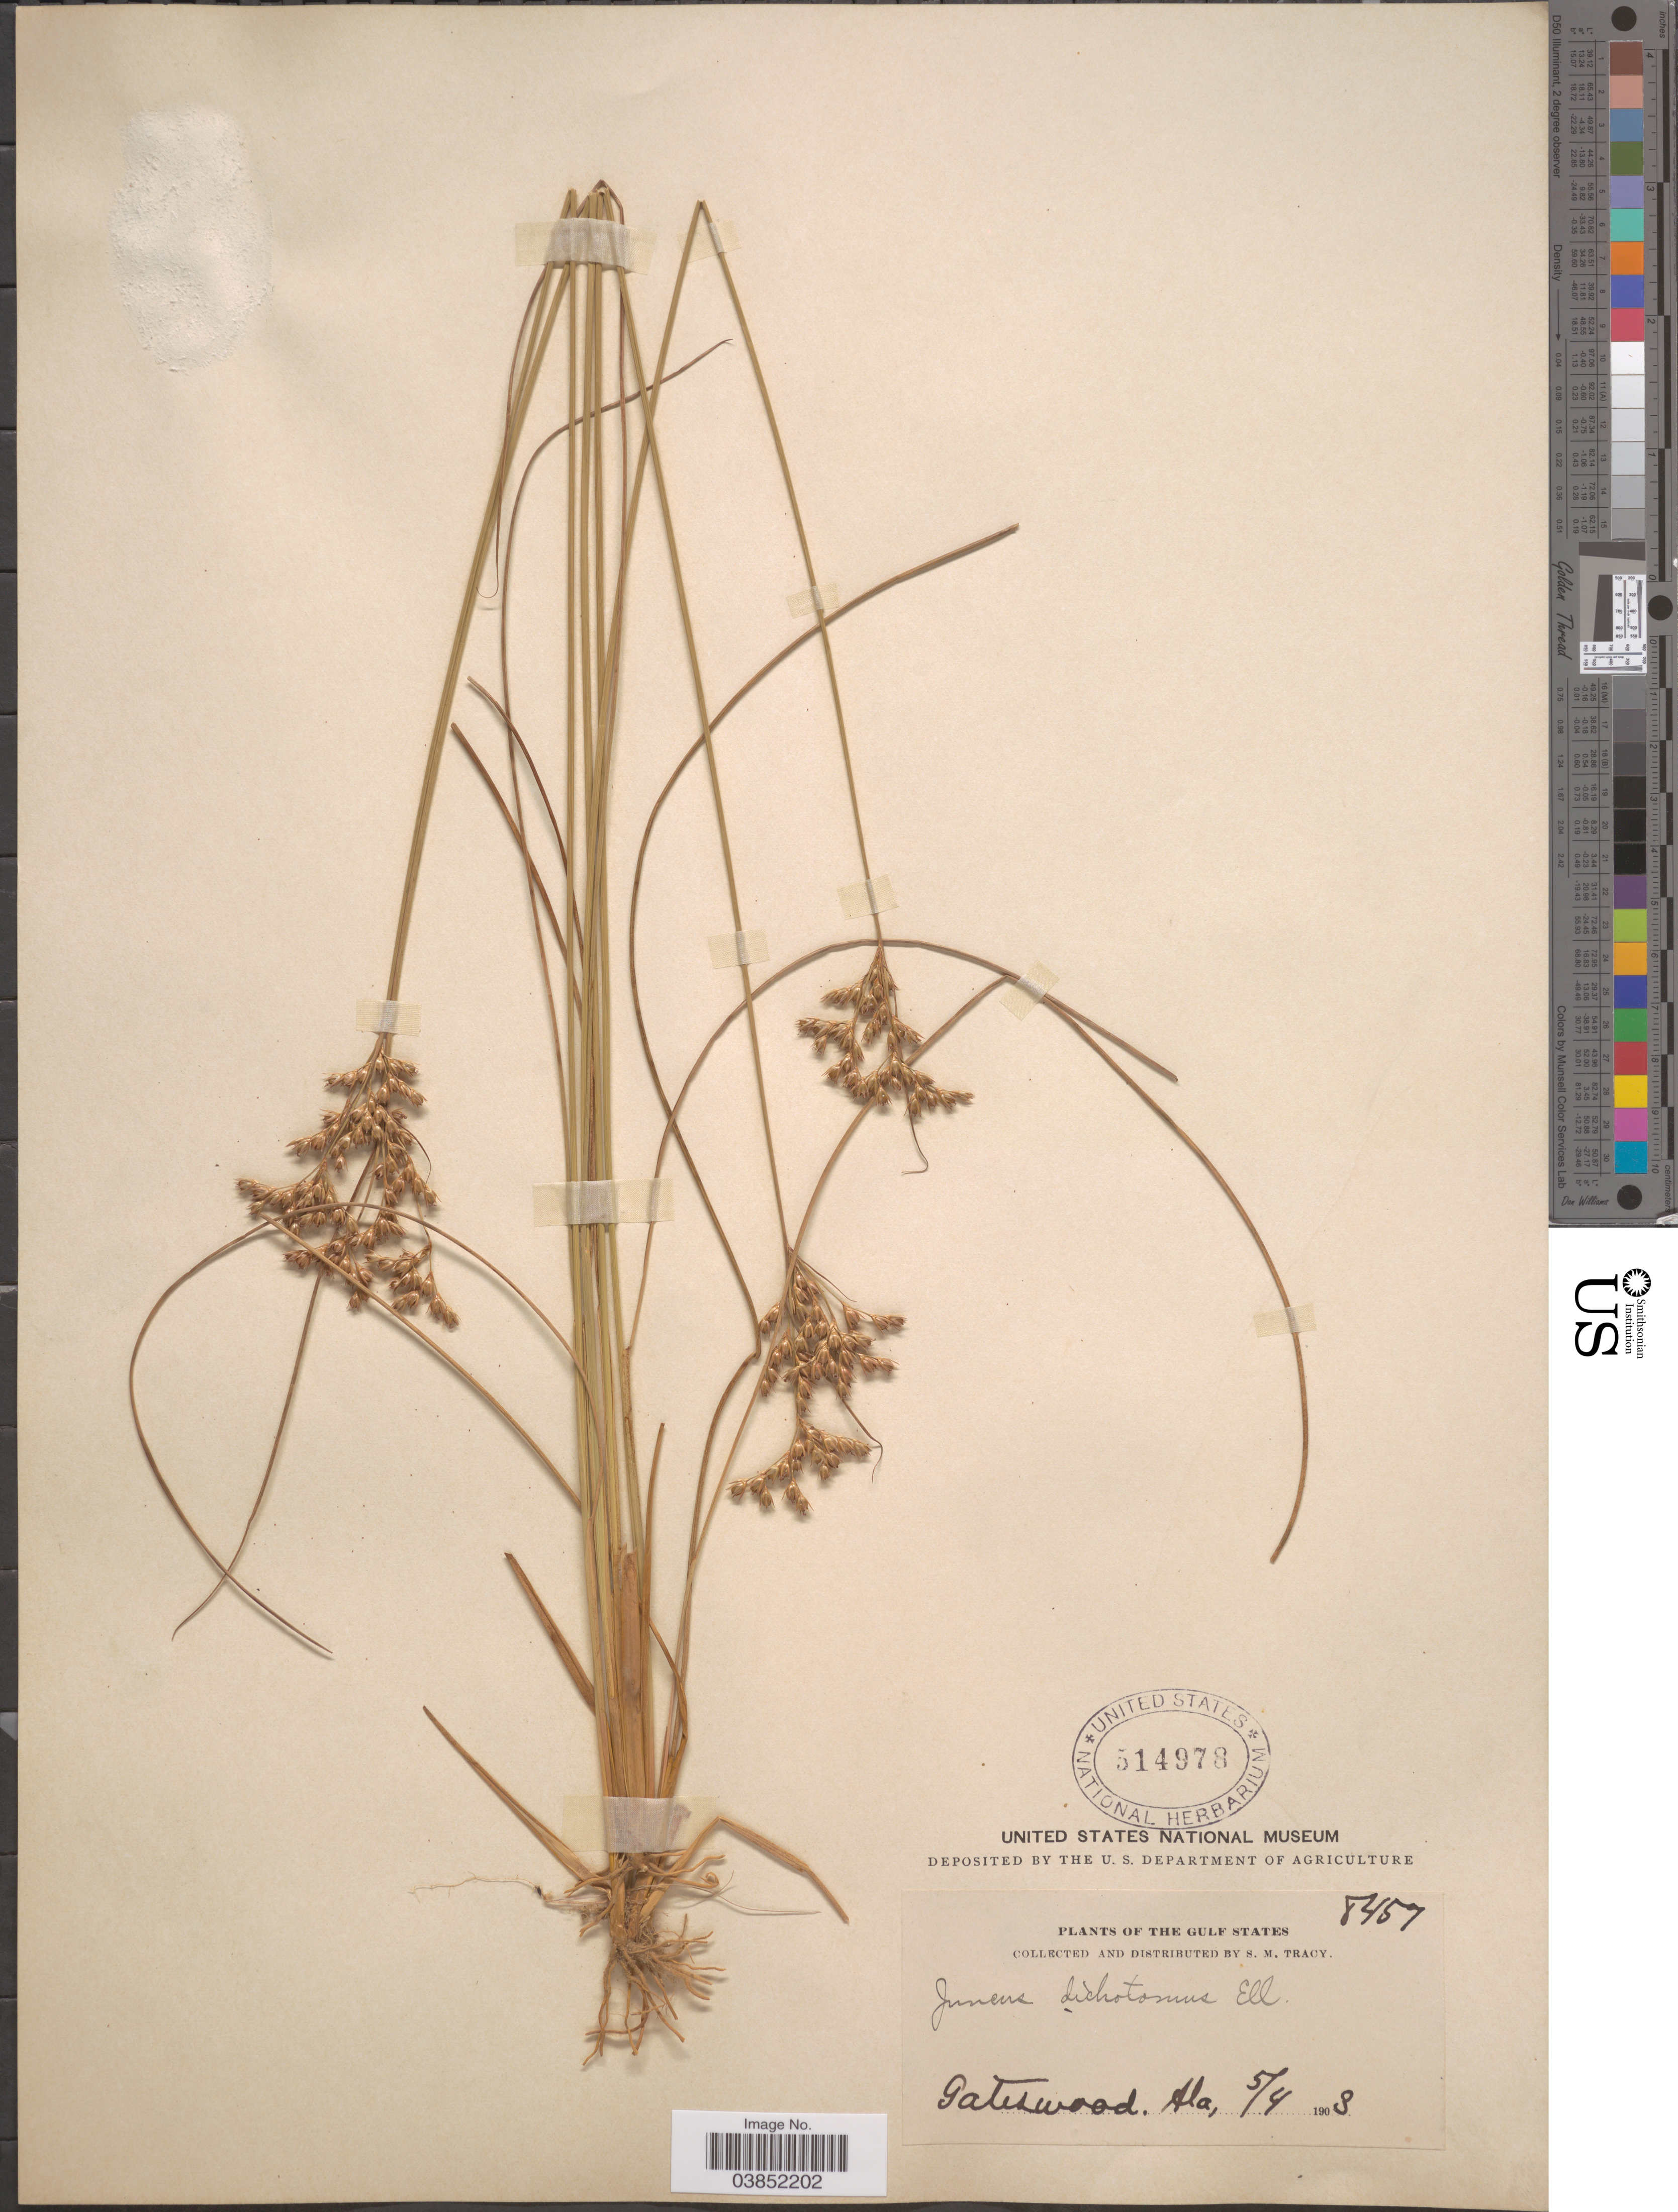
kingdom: Plantae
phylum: Tracheophyta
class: Liliopsida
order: Poales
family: Juncaceae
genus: Juncus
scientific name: Juncus dichotomus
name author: Elliott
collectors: S. M. Tracy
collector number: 8457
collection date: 1908-05-04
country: United States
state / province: Alabama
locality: Gulf States. Gateswood.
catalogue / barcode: US 514978